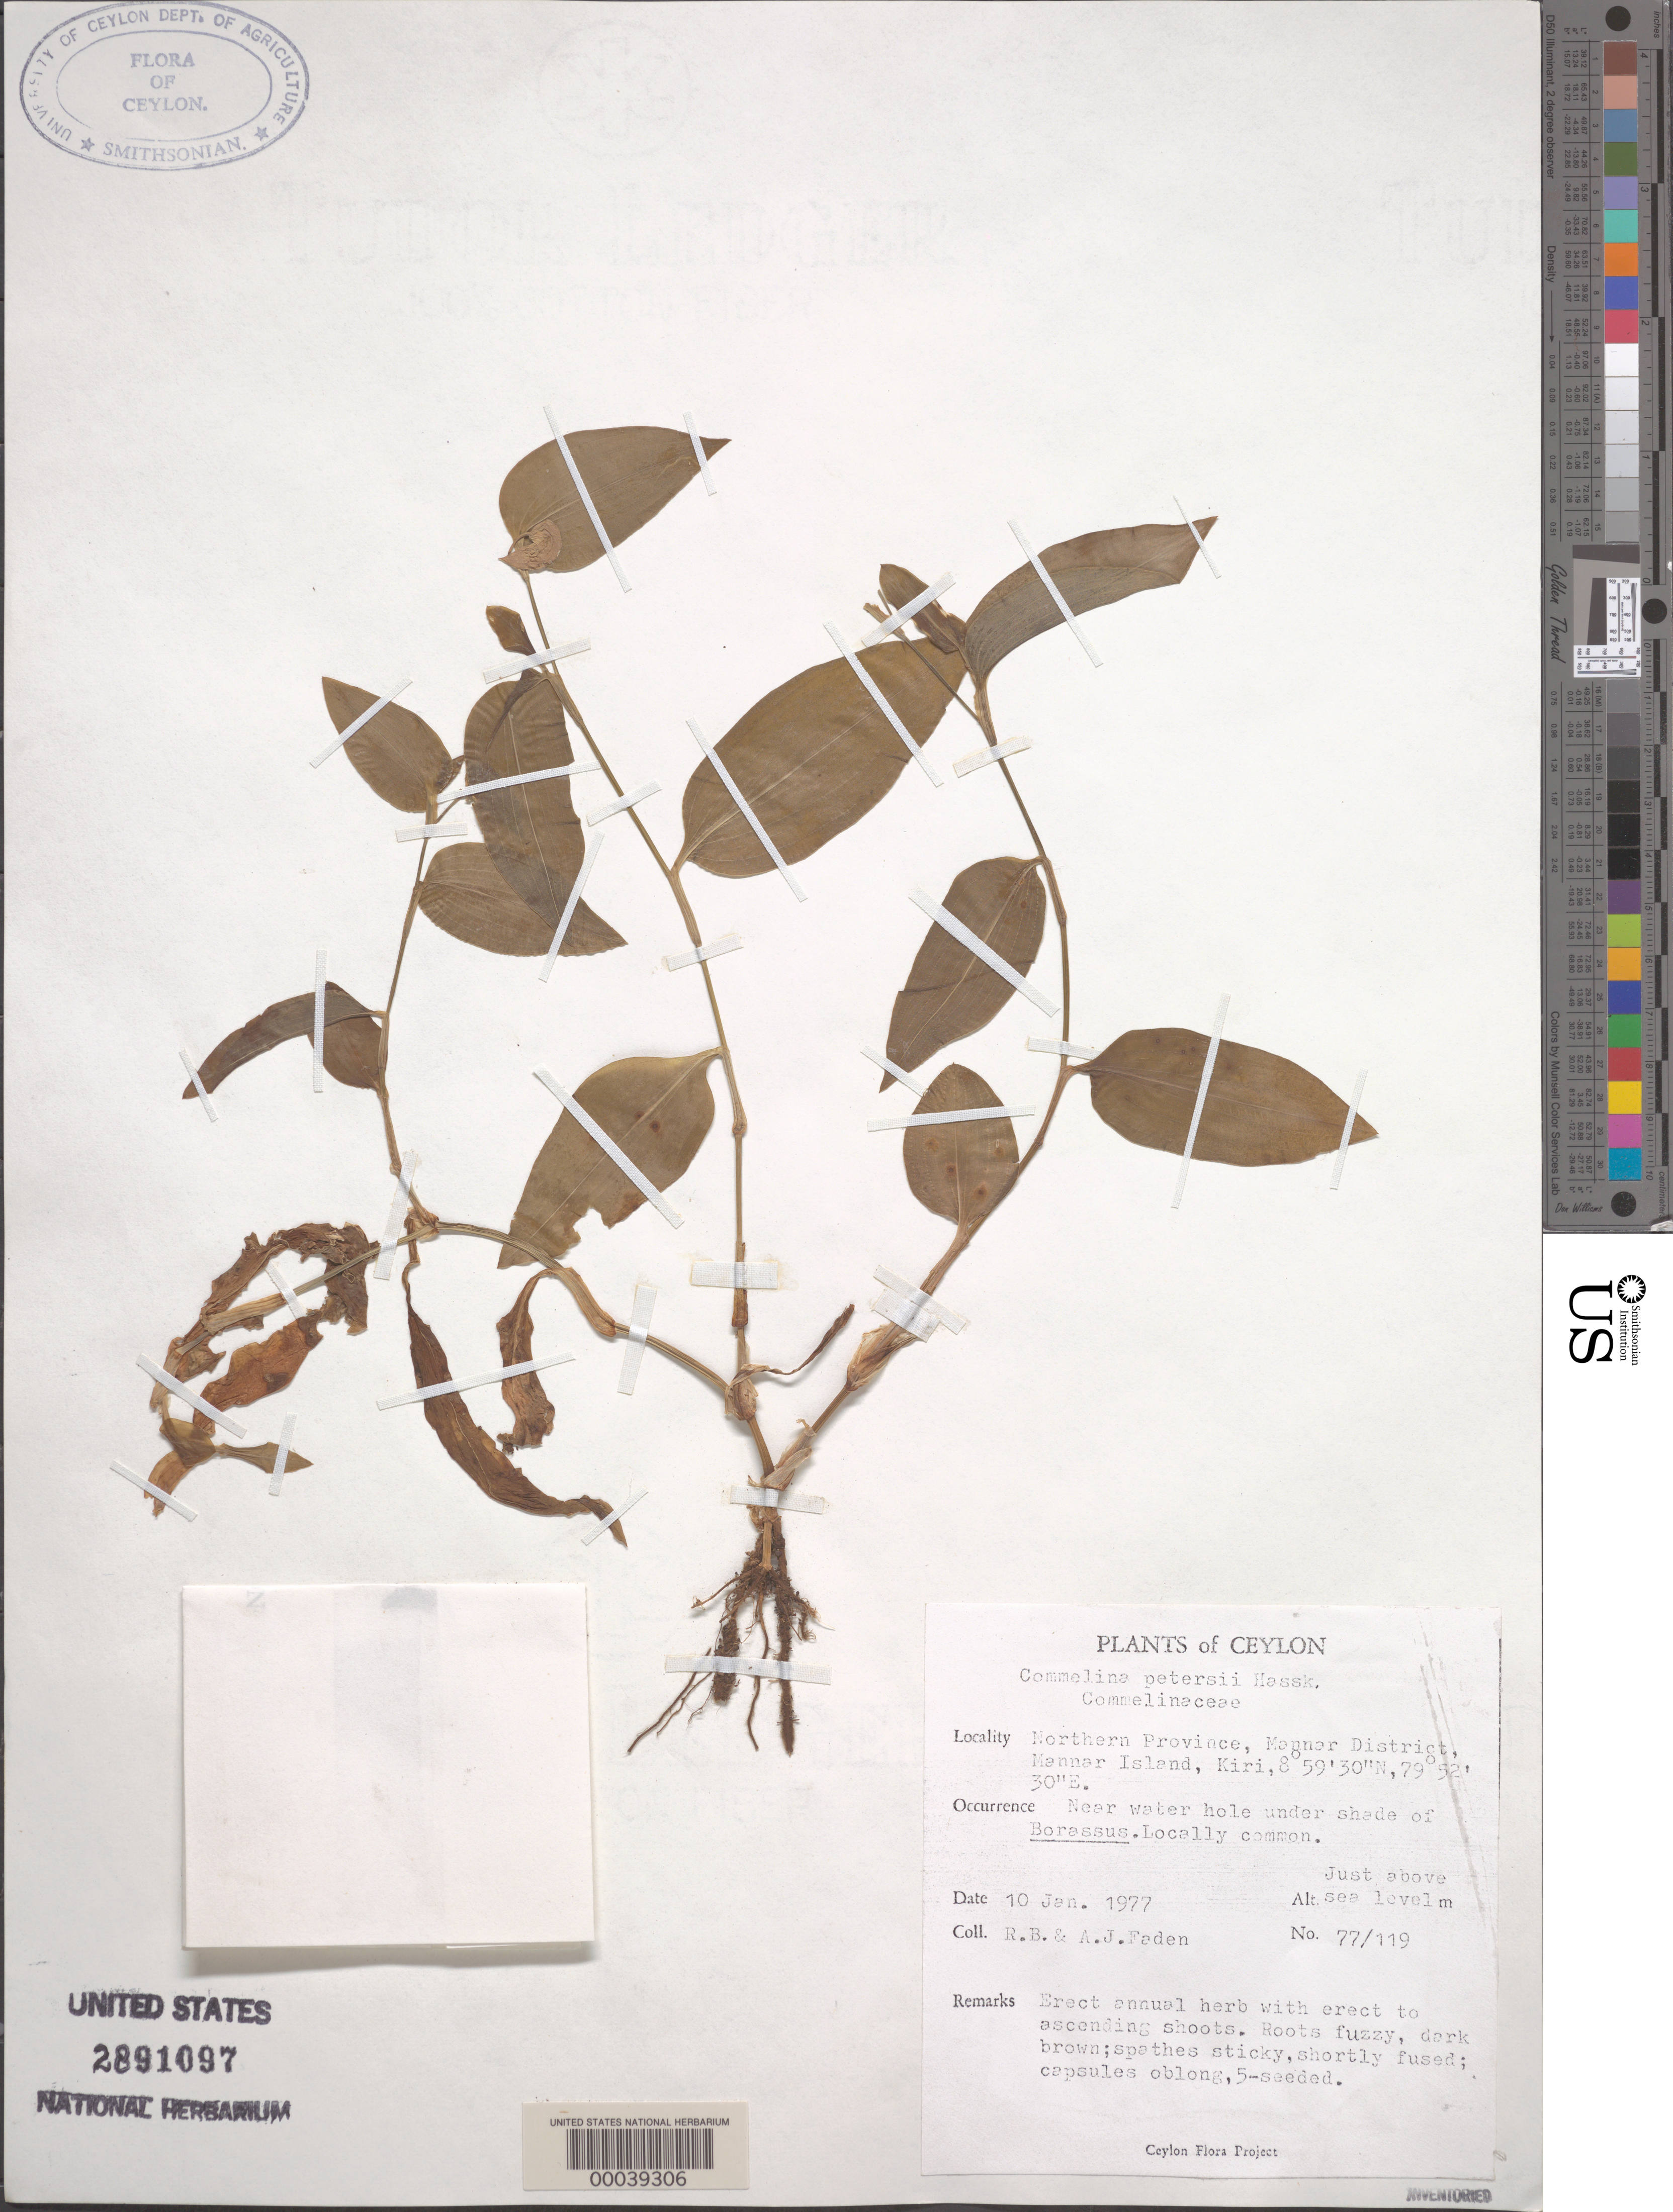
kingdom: Plantae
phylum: Tracheophyta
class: Liliopsida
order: Commelinales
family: Commelinaceae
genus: Commelina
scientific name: Commelina petersii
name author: Hassk.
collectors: R. B. Faden & A. J. Faden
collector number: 77/119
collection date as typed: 10 Jan 1977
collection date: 1977-01-10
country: Sri Lanka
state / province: Northern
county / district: Mannar Dist.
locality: Mannar island, kiri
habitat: Near water hole, shaded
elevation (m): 2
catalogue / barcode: US 2891097